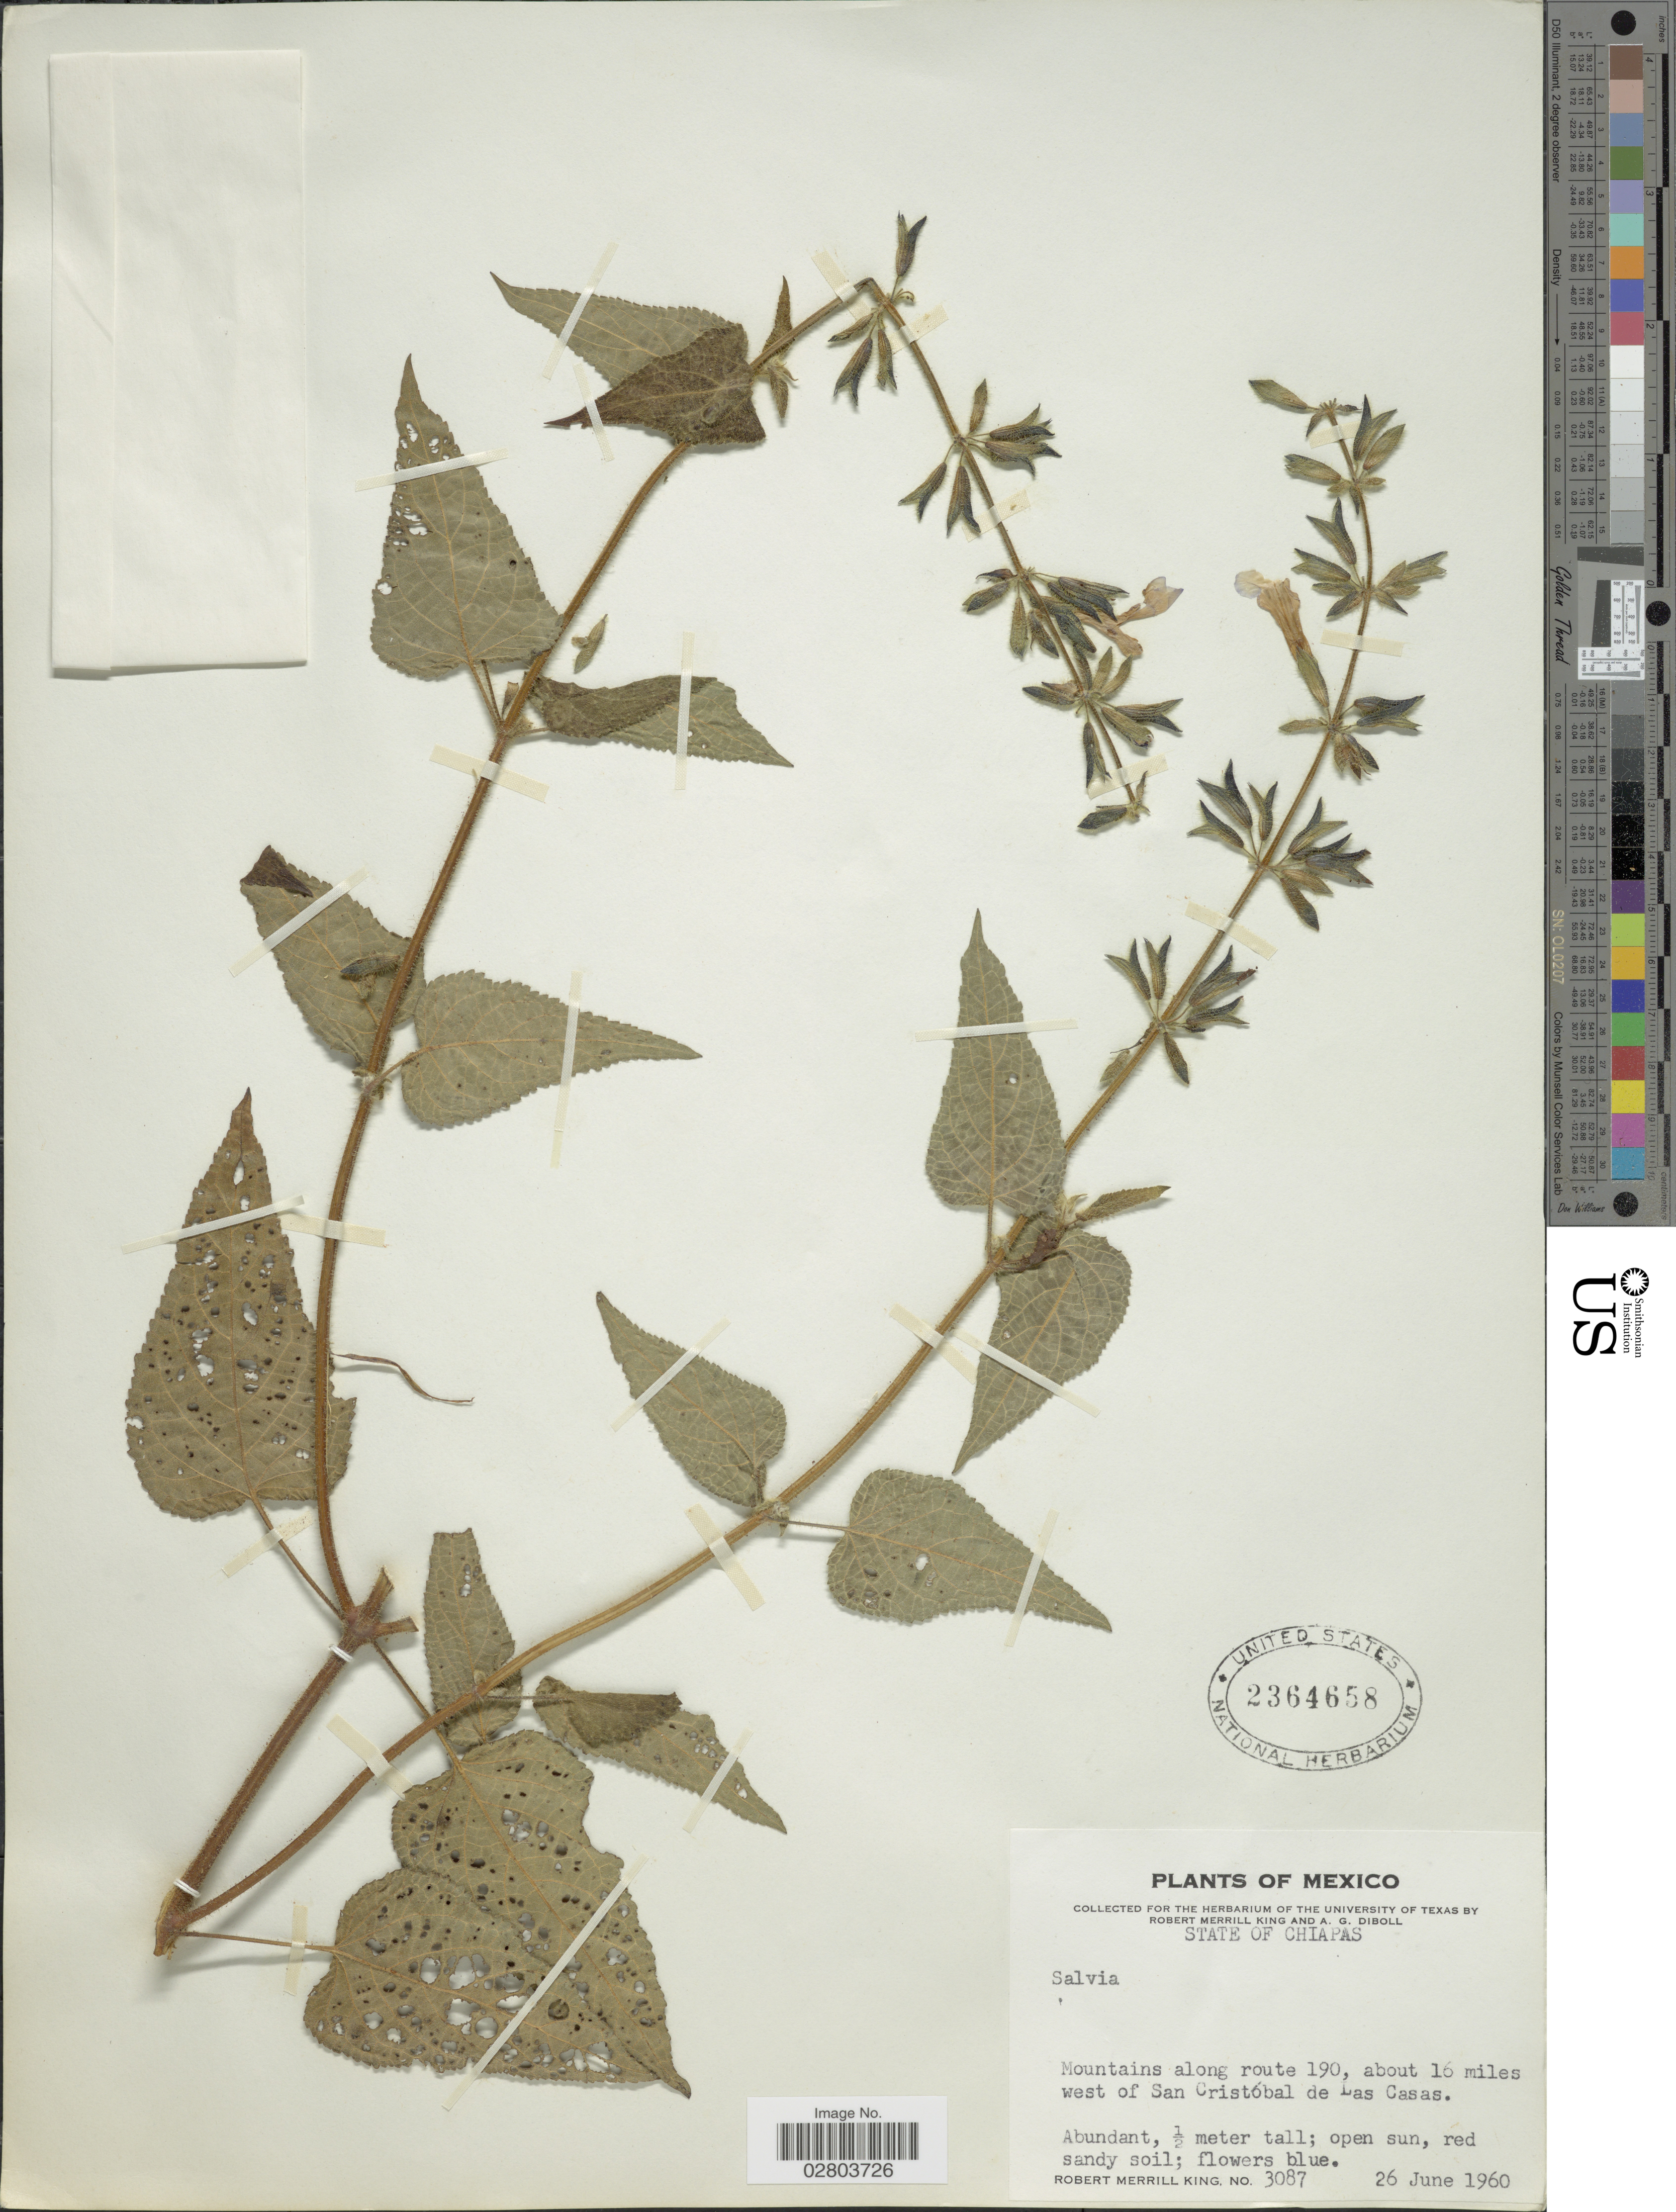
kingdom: Plantae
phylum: Tracheophyta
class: Magnoliopsida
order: Lamiales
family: Lamiaceae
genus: Salvia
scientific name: Salvia sp.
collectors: R. M. King & A. Diboll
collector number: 3087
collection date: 1960-06-26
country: Mexico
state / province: Chiapas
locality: State of Chiapas. Mountains along route 190, about 16 miles west of San Cristóbal de Las Casas.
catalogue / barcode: US 2364658